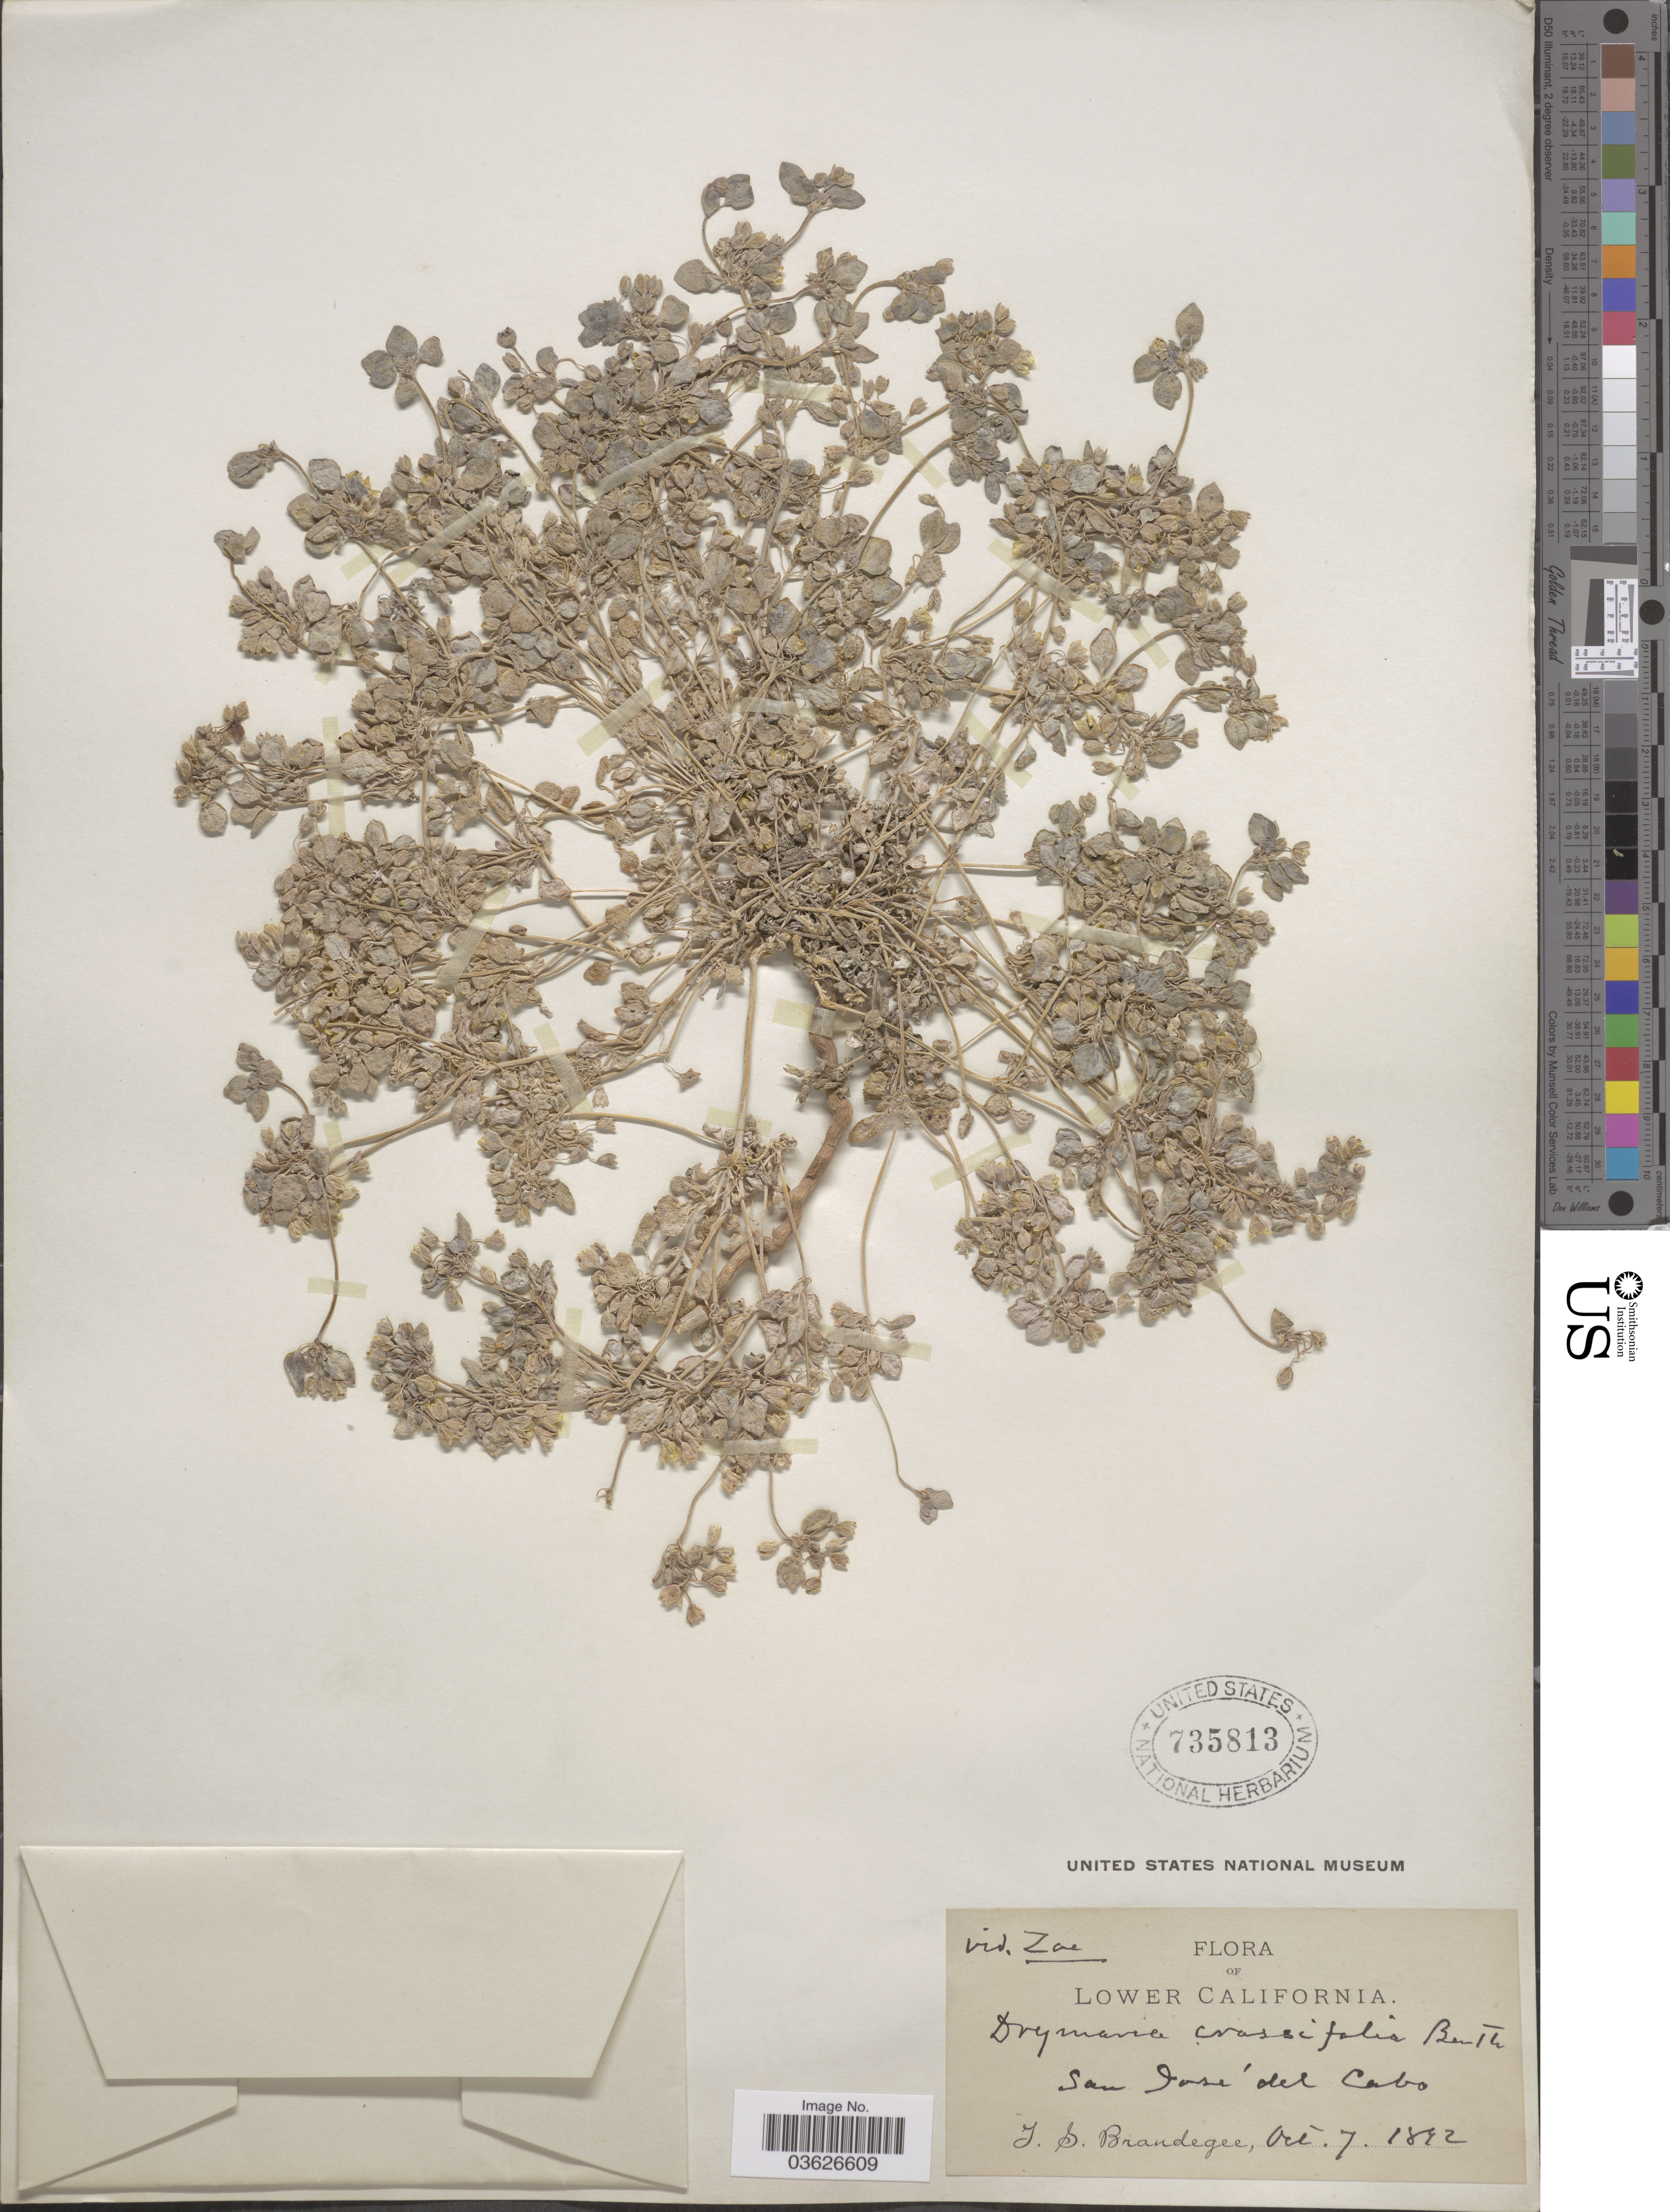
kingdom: Plantae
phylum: Tracheophyta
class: Magnoliopsida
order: Caryophyllales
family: Caryophyllaceae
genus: Drymaria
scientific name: Drymaria holosteoides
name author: Benth.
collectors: T. S. Brandegee (herbarium)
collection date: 1892-10-07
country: Mexico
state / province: Baja California Sur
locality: Lower California. San Jose' del Cabo.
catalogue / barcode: US 735813